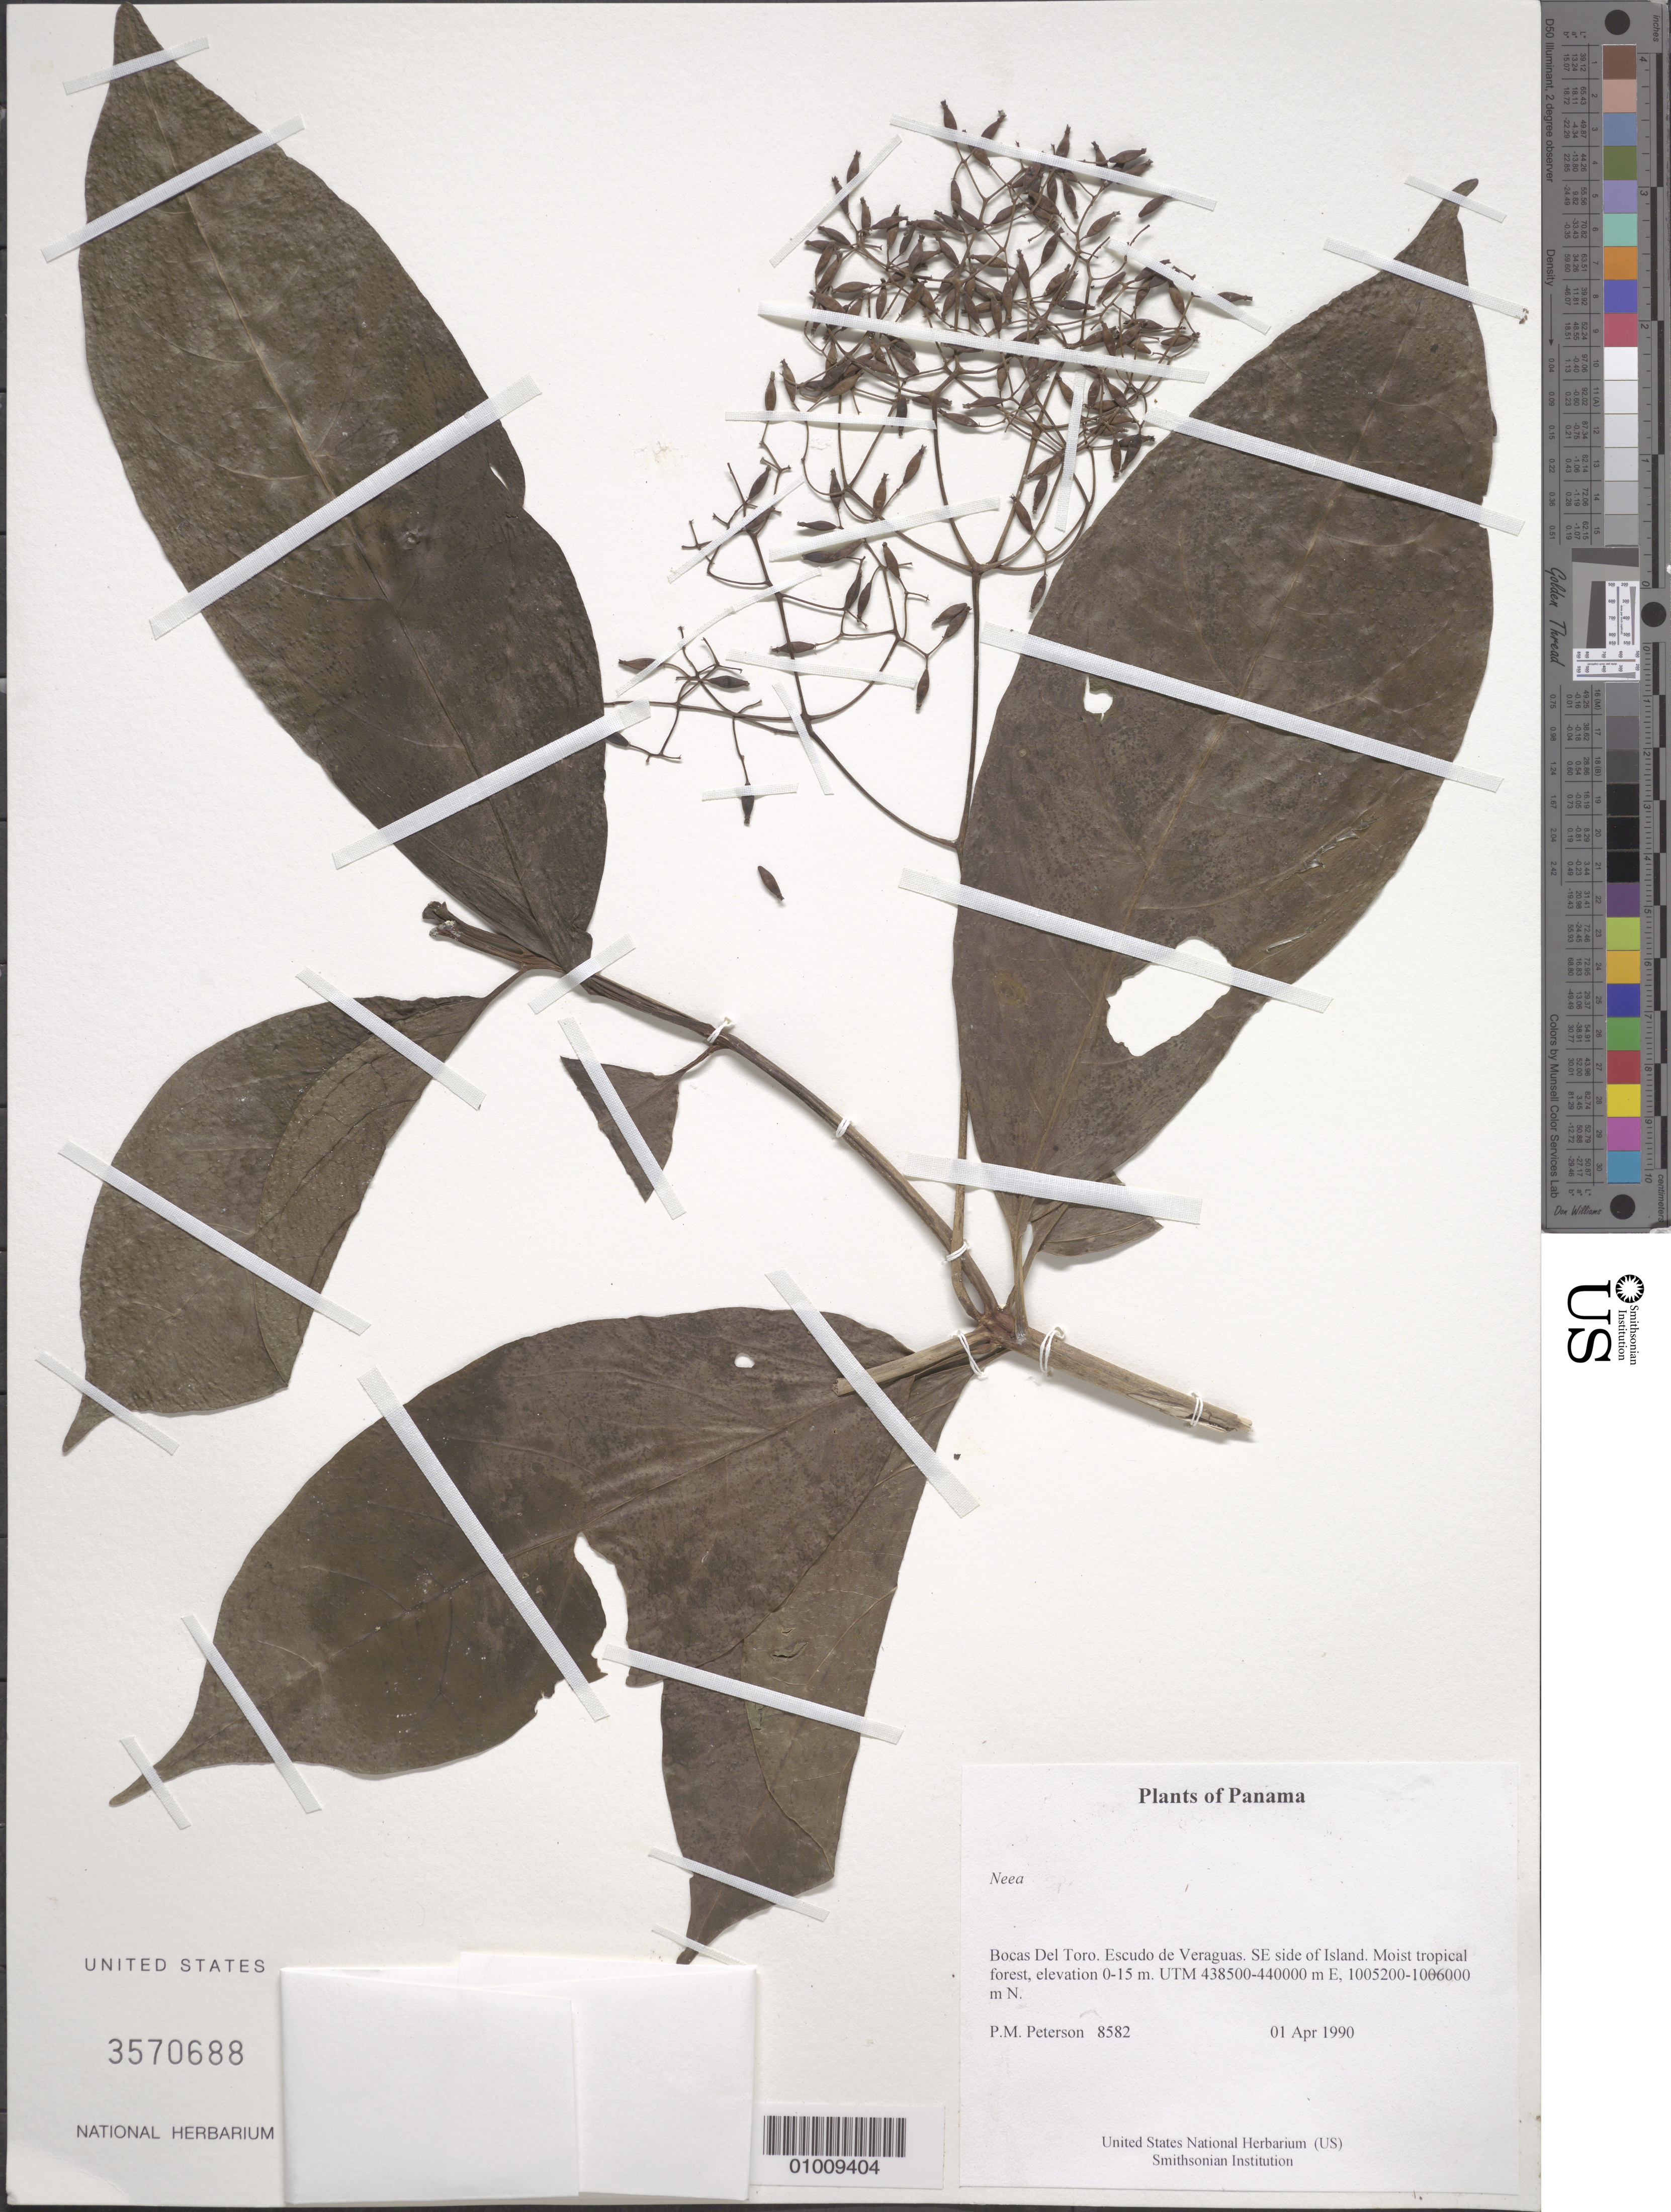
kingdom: Plantae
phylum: Tracheophyta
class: Magnoliopsida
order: Caryophyllales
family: Nyctaginaceae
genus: Neea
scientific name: Neea sp.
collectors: P. M. Peterson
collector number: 08582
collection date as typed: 01 Apr 1990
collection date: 1990-04-01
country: Panama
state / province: Bocas del Toro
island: Escudo de Veraguas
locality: SE side of Island.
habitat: Moist tropical forest, UTM 438500-440000 m E, 1005200-1006000 m N.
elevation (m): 0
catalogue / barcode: US 3570688